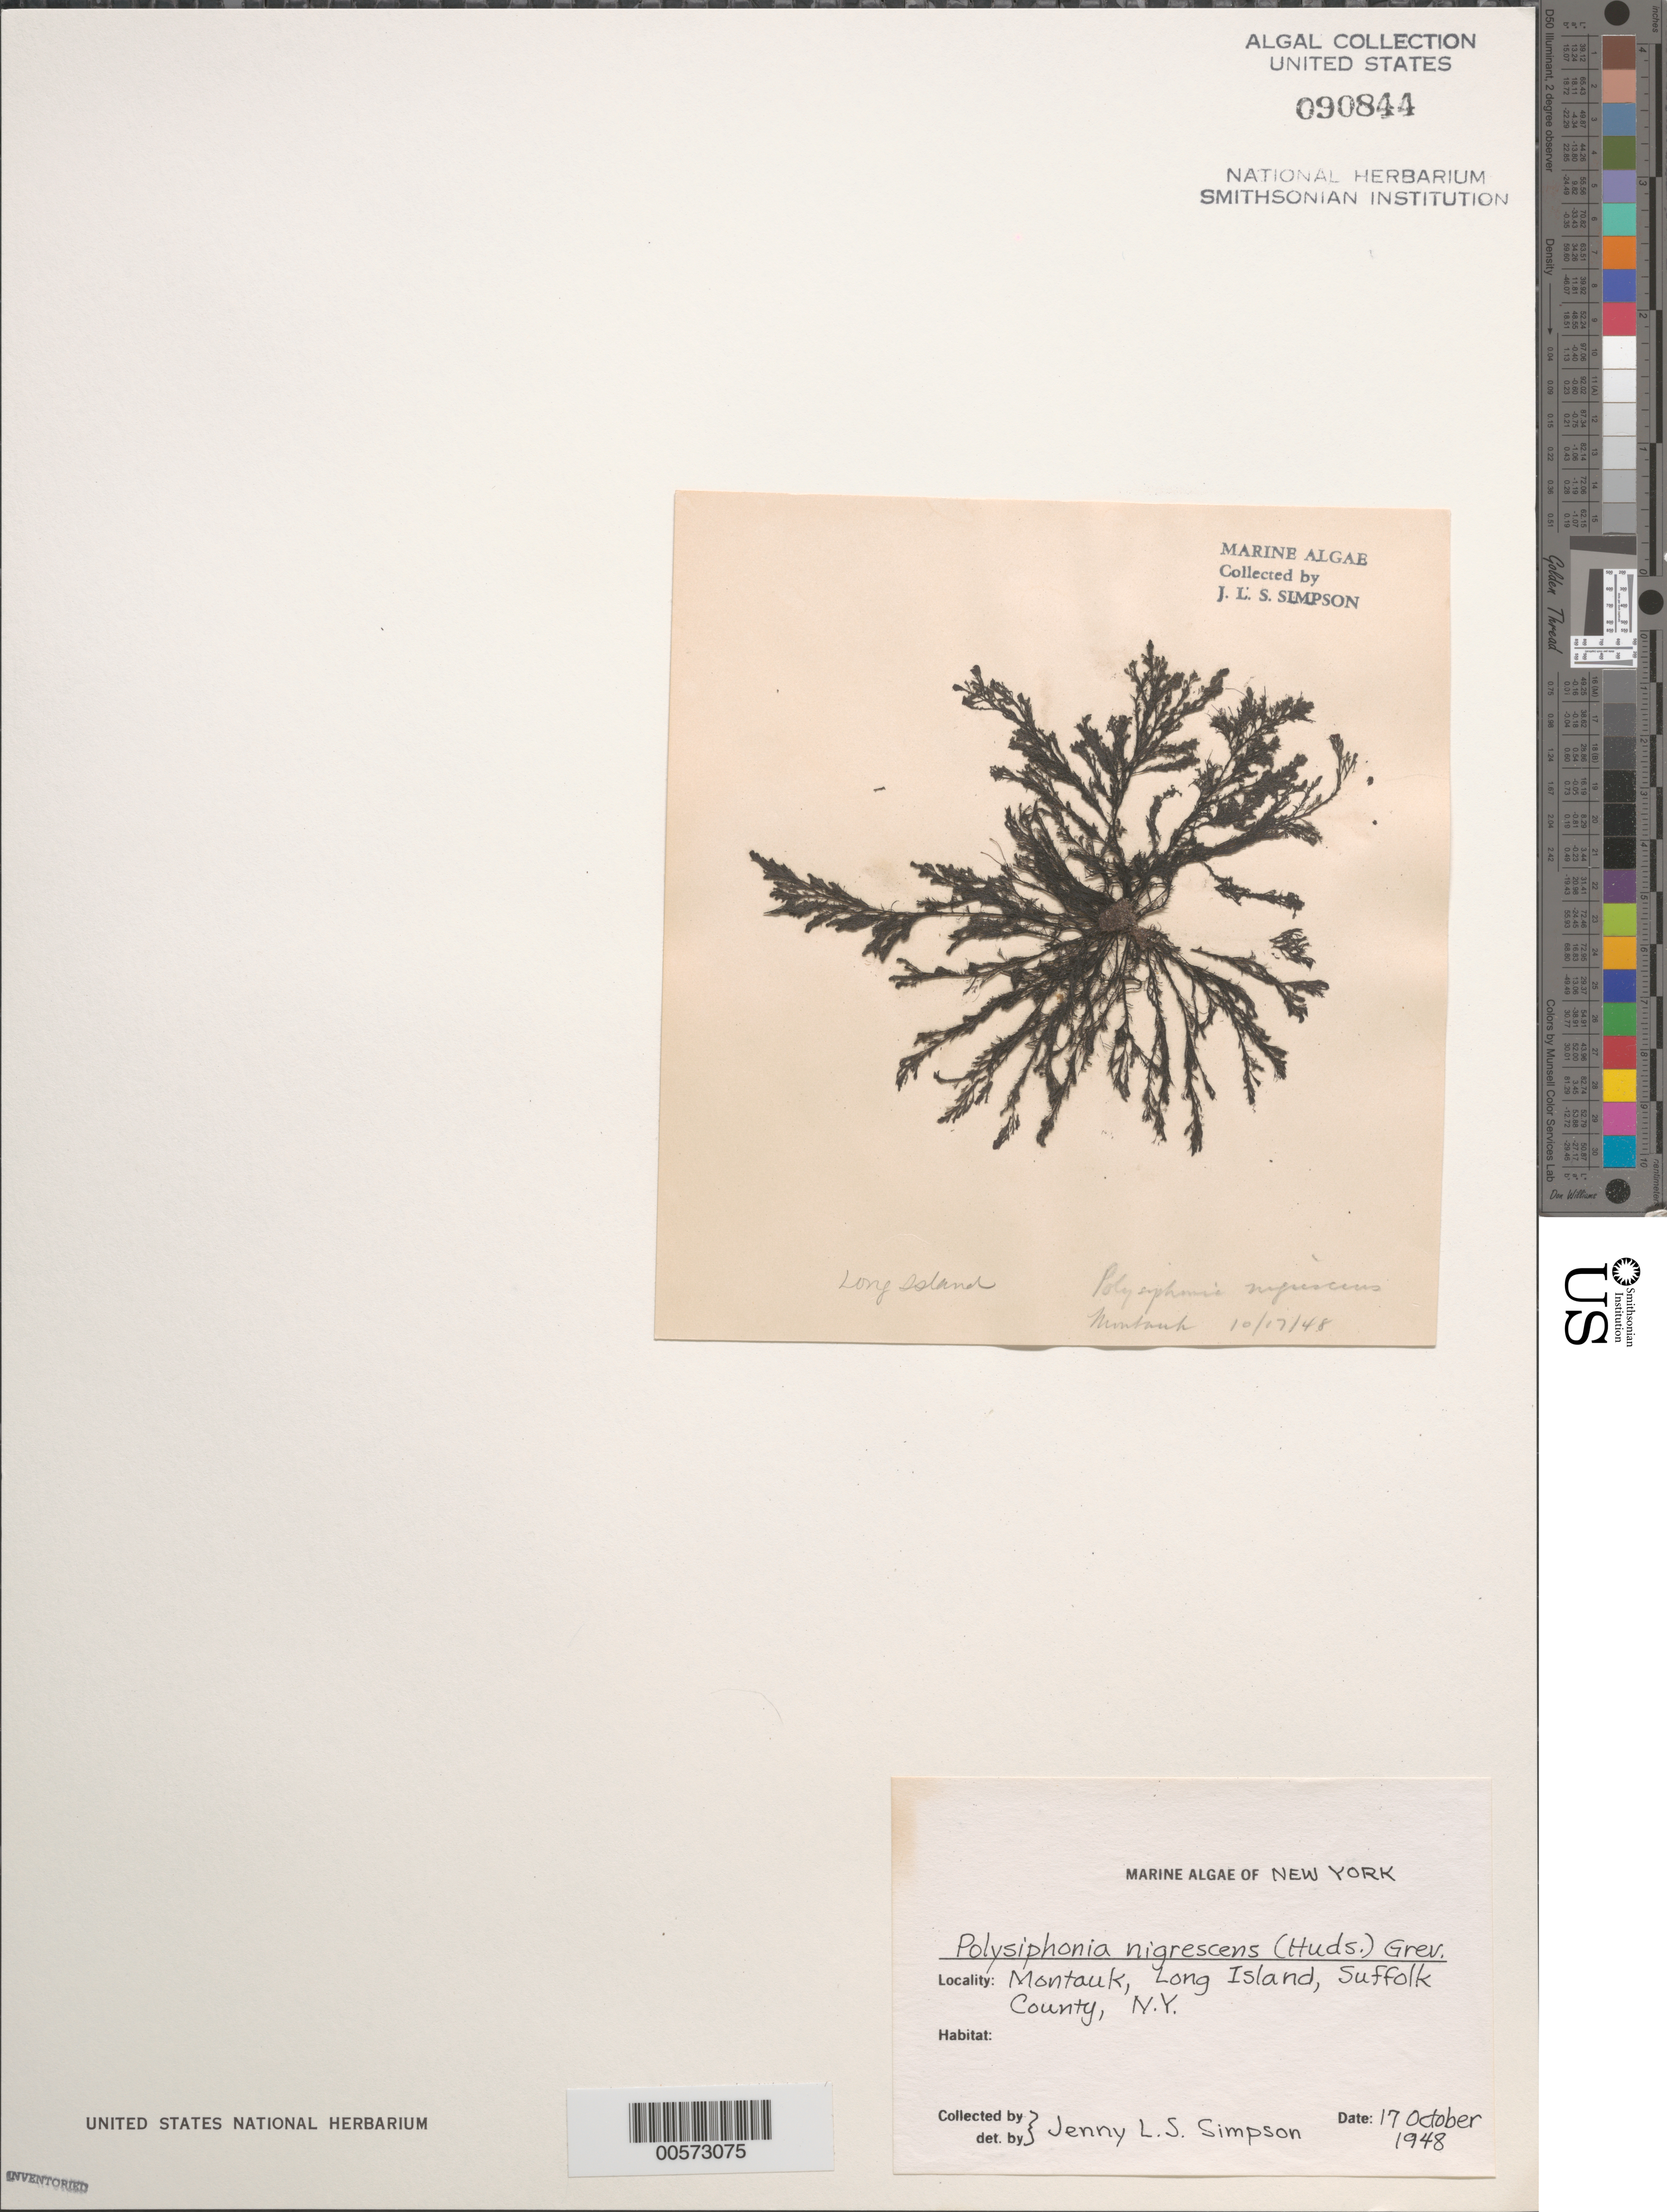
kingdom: Plantae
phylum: Rhodophyta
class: Florideophyceae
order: Ceramiales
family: Rhodomelaceae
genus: Vertebrata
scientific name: Vertebrata fucoides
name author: (Hudson) Kuntze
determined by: Algae name updating Project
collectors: J. Simpson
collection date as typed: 17 Oct 1948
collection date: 1948-10-17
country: United States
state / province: New York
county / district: Suffolk County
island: Long Island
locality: Montauk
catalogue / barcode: US 90844